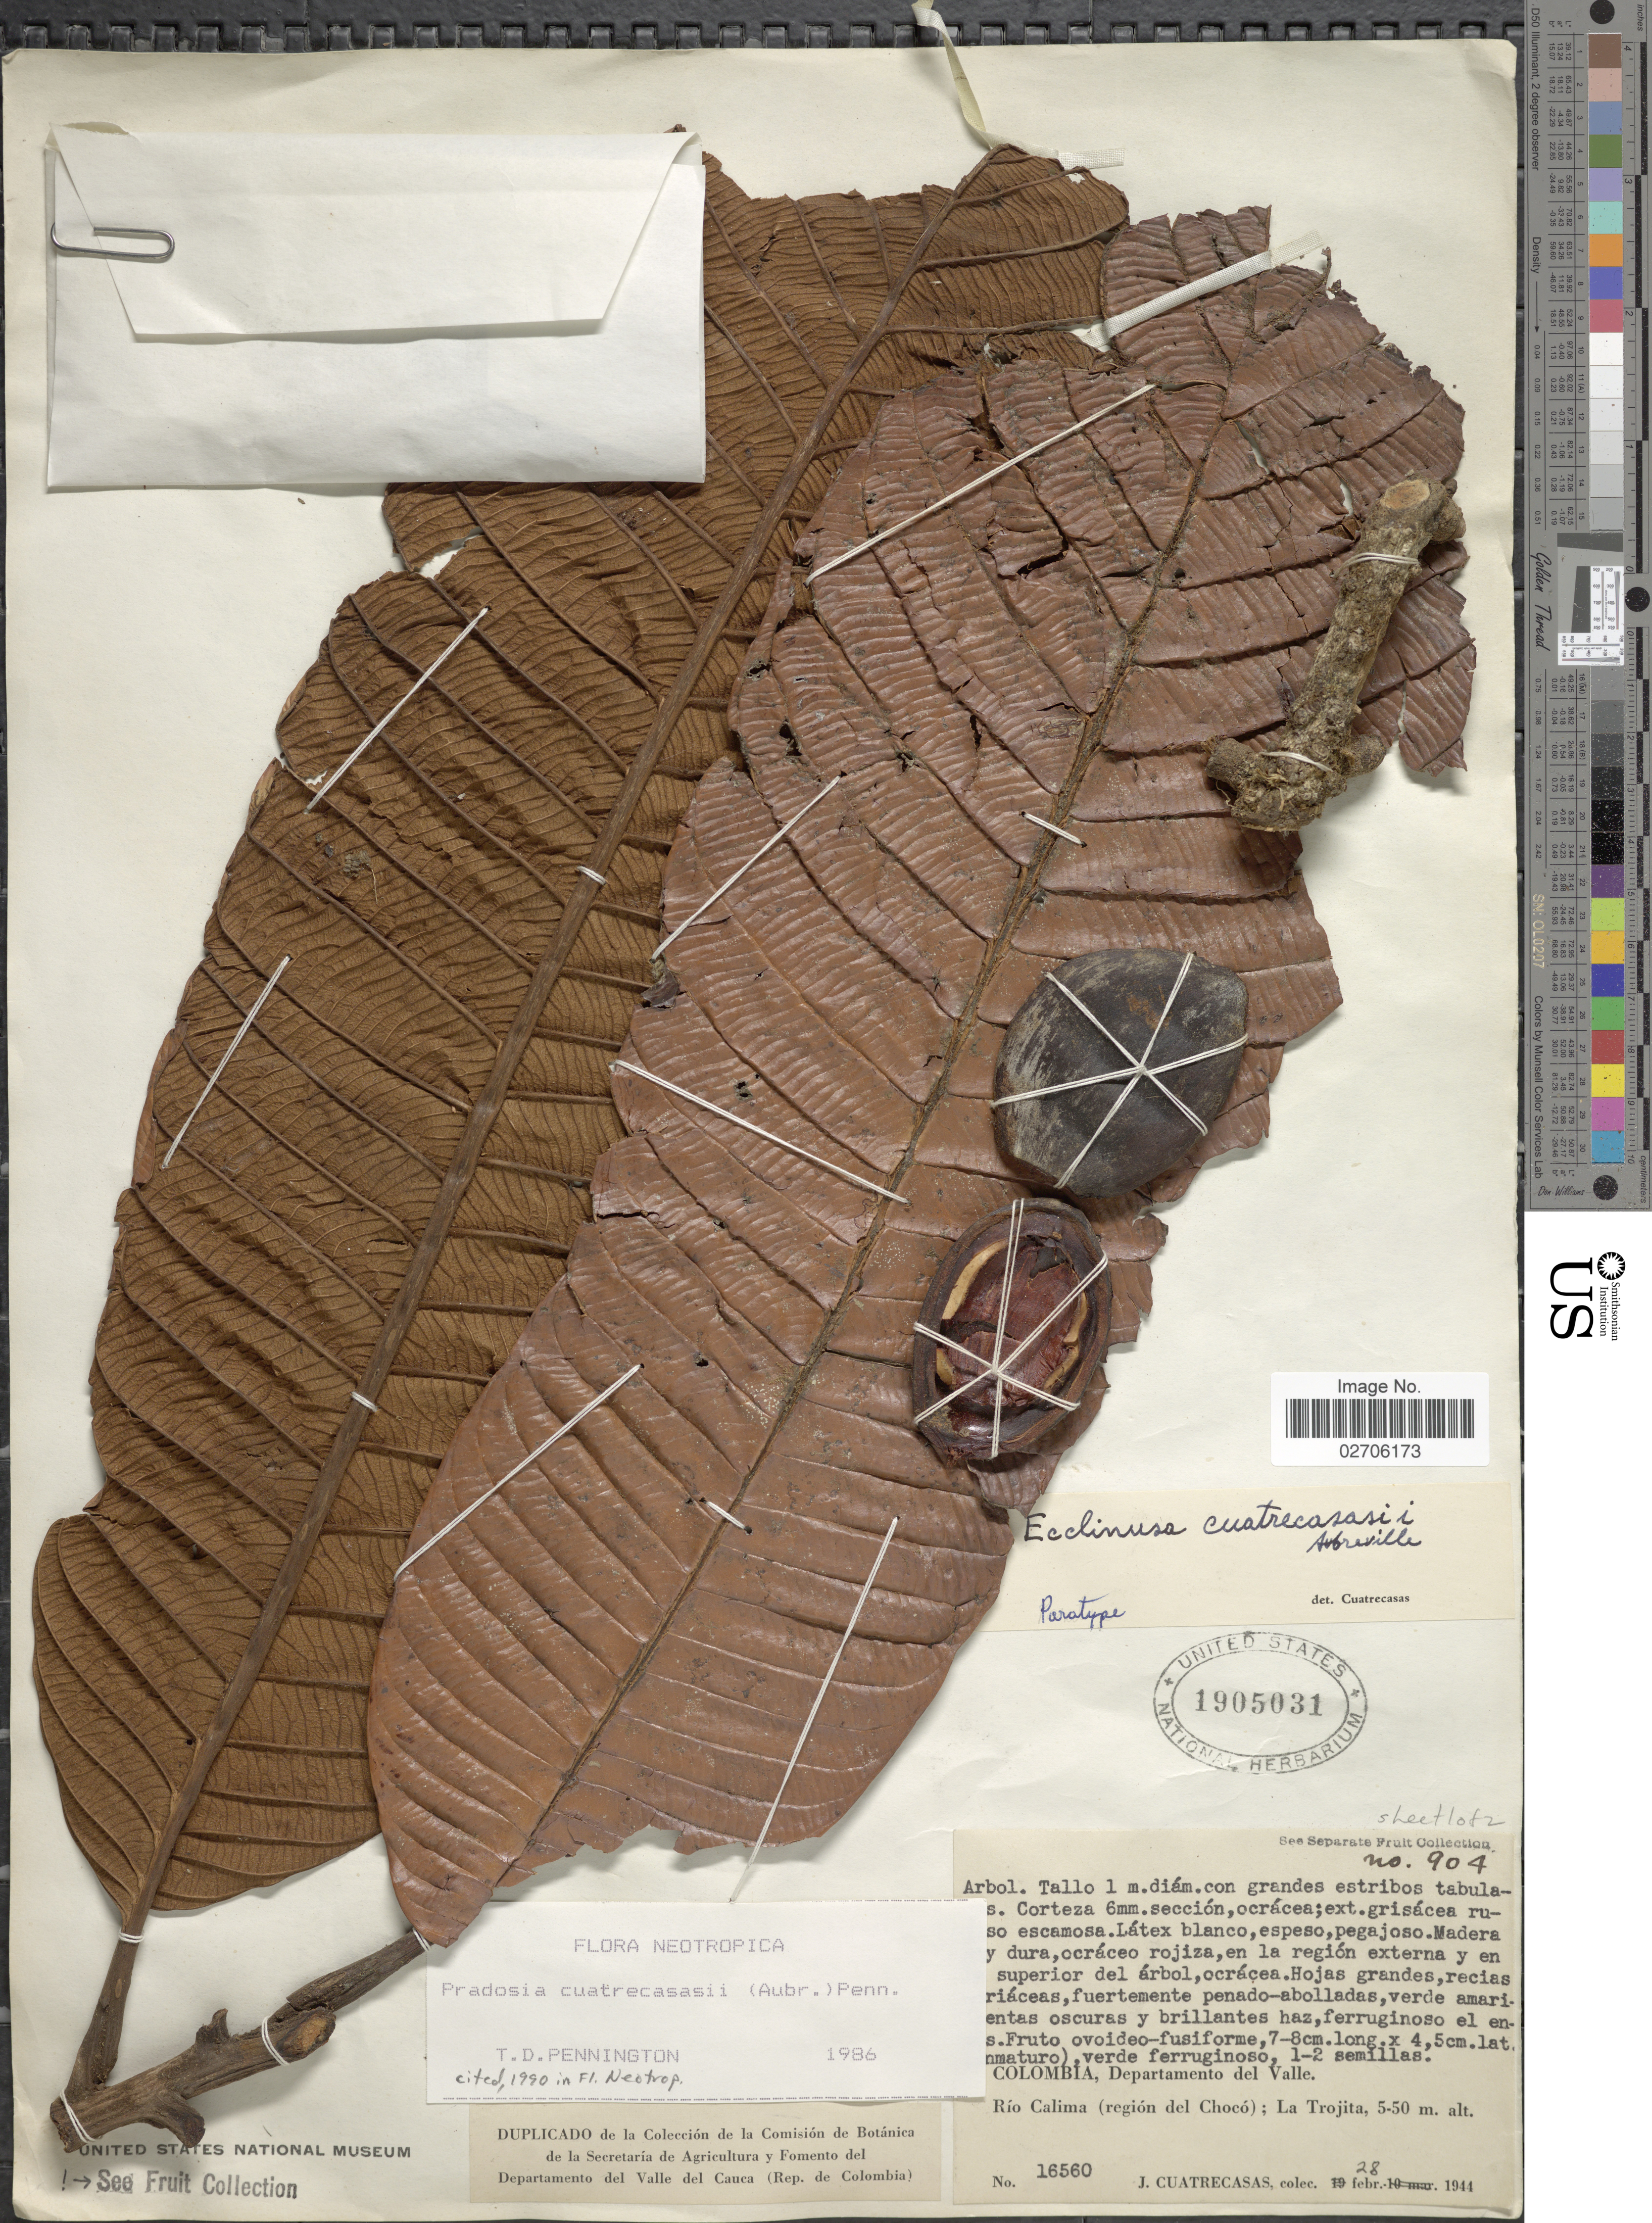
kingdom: Plantae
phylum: Tracheophyta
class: Magnoliopsida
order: Ericales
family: Sapotaceae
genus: Pradosia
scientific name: Pradosia cuatrecasasii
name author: (Aubr.) T.D. Penn.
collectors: J. Cuatrecasas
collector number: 16560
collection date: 1944-02-28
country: Colombia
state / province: Valle del Cauca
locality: Departamento del Valle. Río Calima (región del Chocó); La Trojita.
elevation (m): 5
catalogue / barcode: US 1905031